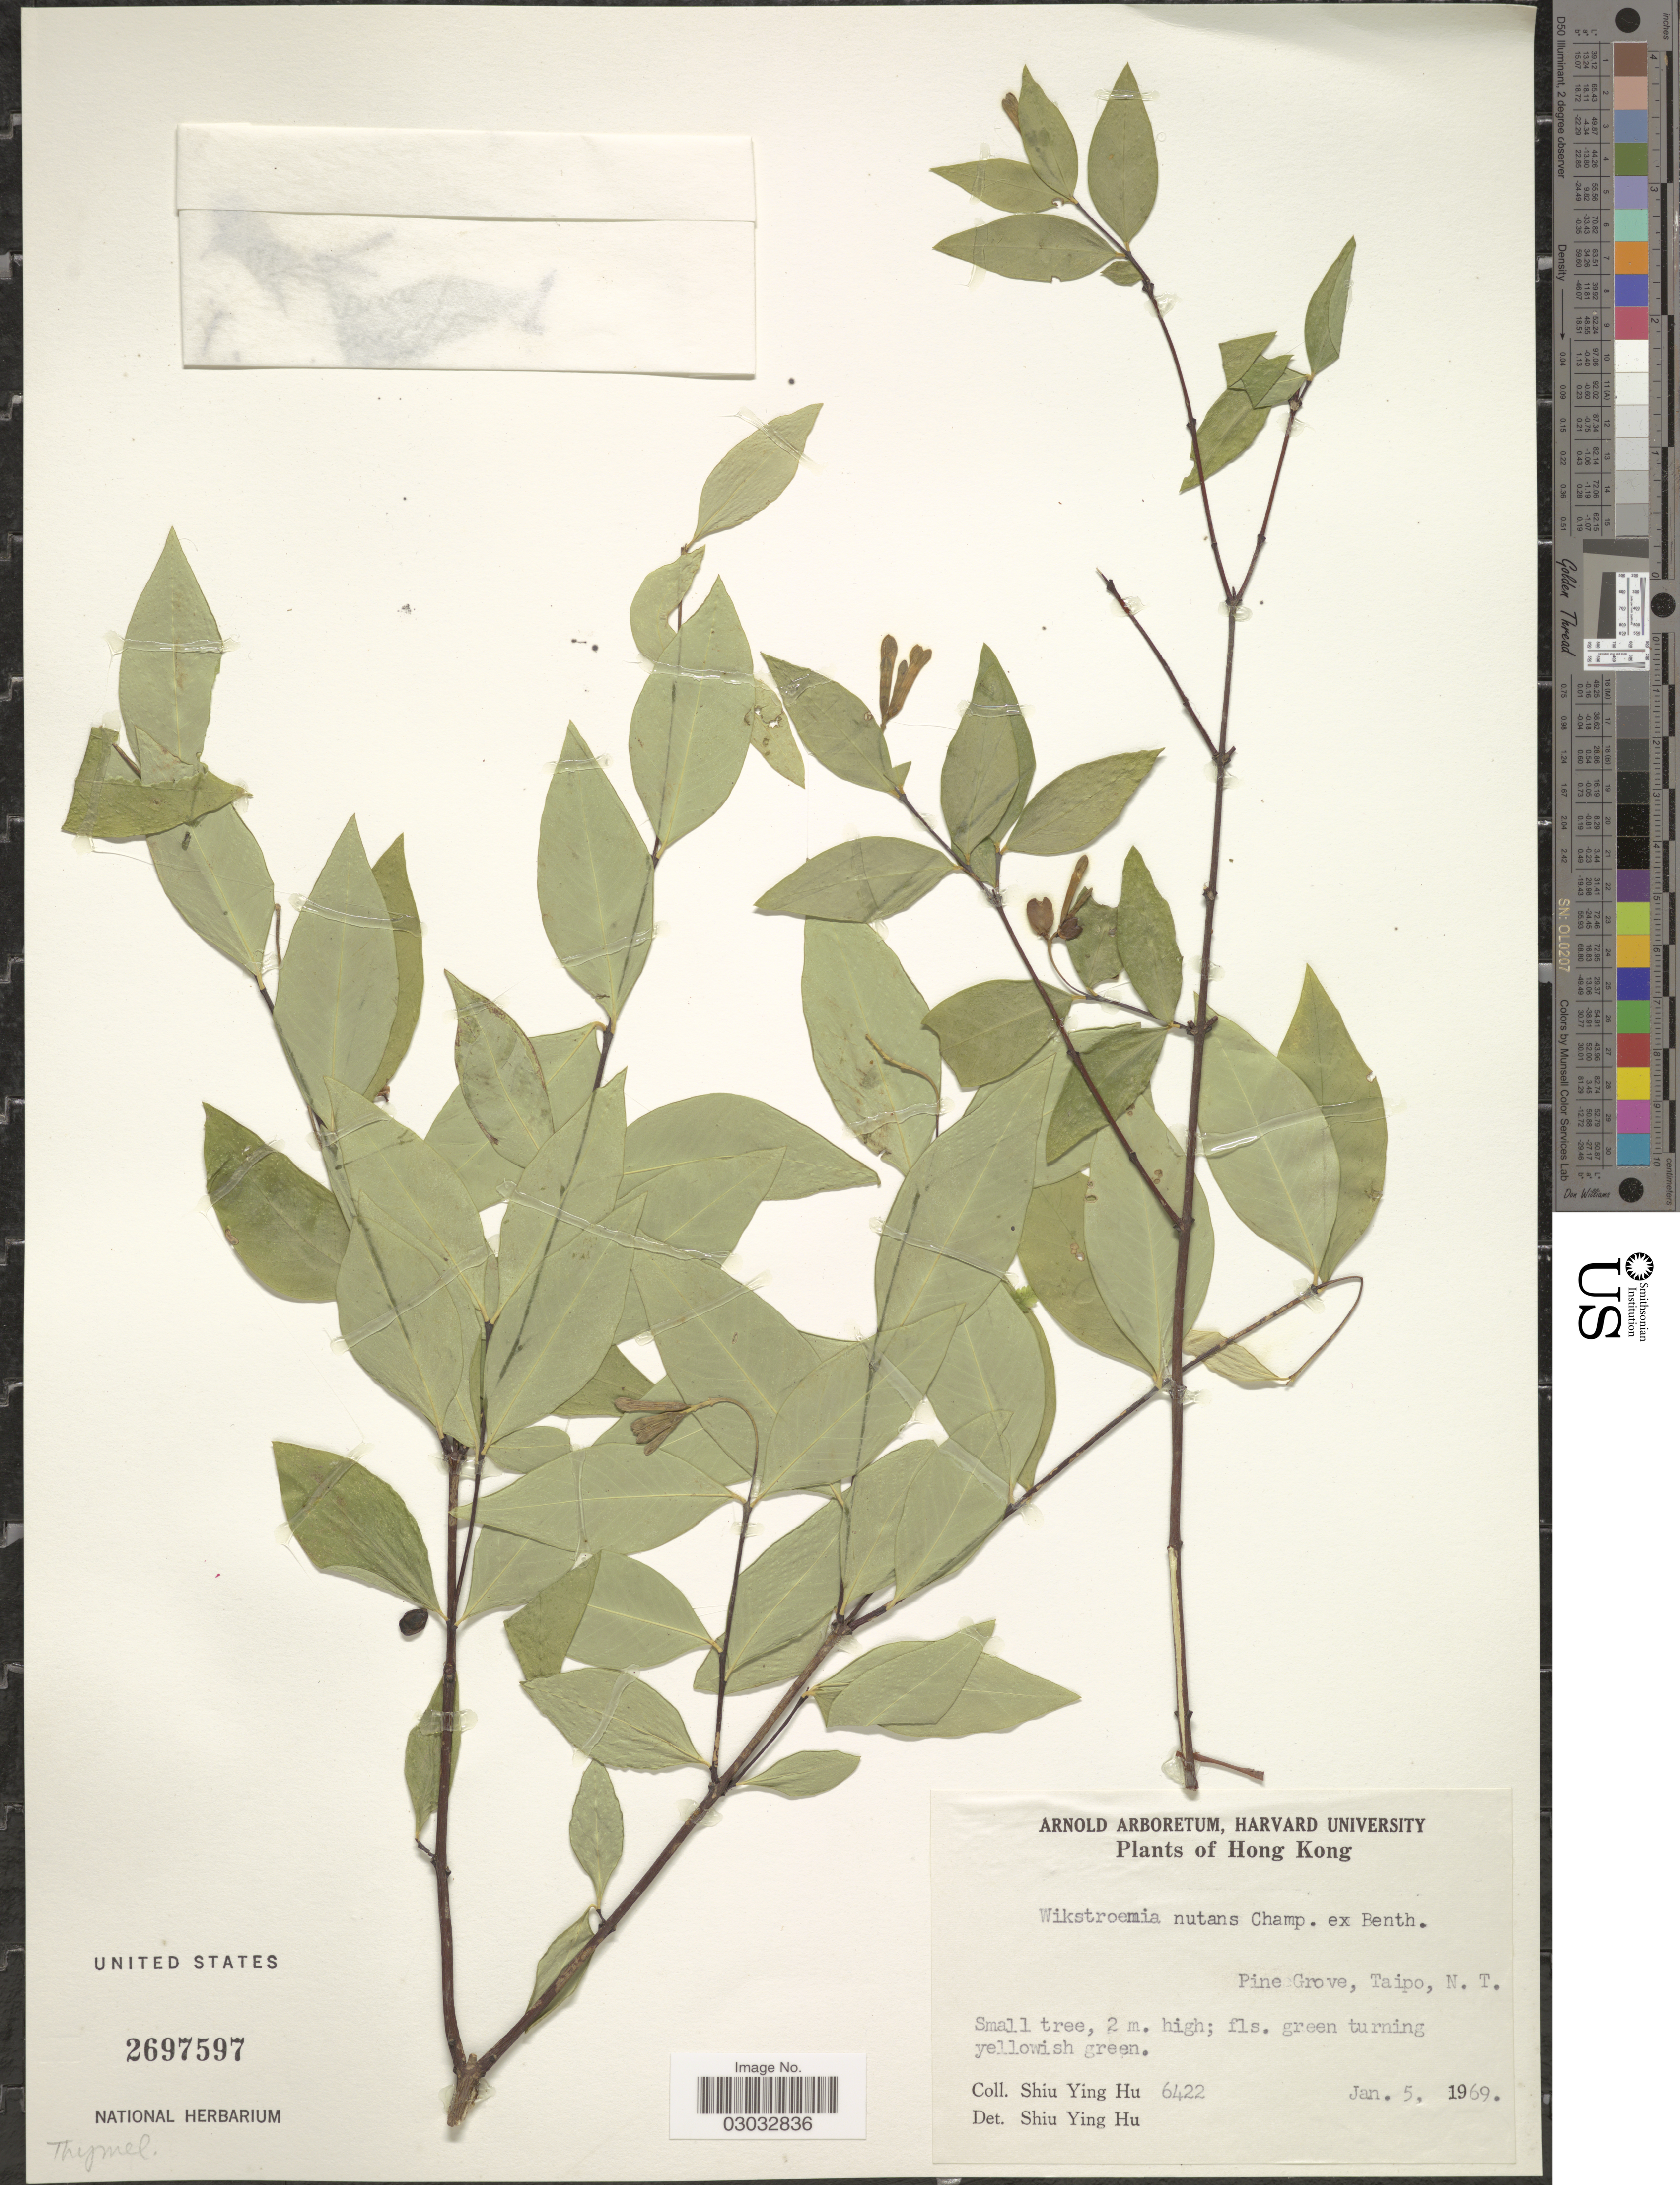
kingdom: Plantae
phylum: Tracheophyta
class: Magnoliopsida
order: Malvales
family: Thymelaeaceae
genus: Wikstroemia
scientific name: Wikstroemia nutans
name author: Champ. ex Benth.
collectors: S. Y. Hu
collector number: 6422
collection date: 1969-01-05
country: China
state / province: Hong Kong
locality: Pine Grove, Taipo, N.T.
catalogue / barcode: US 2697597